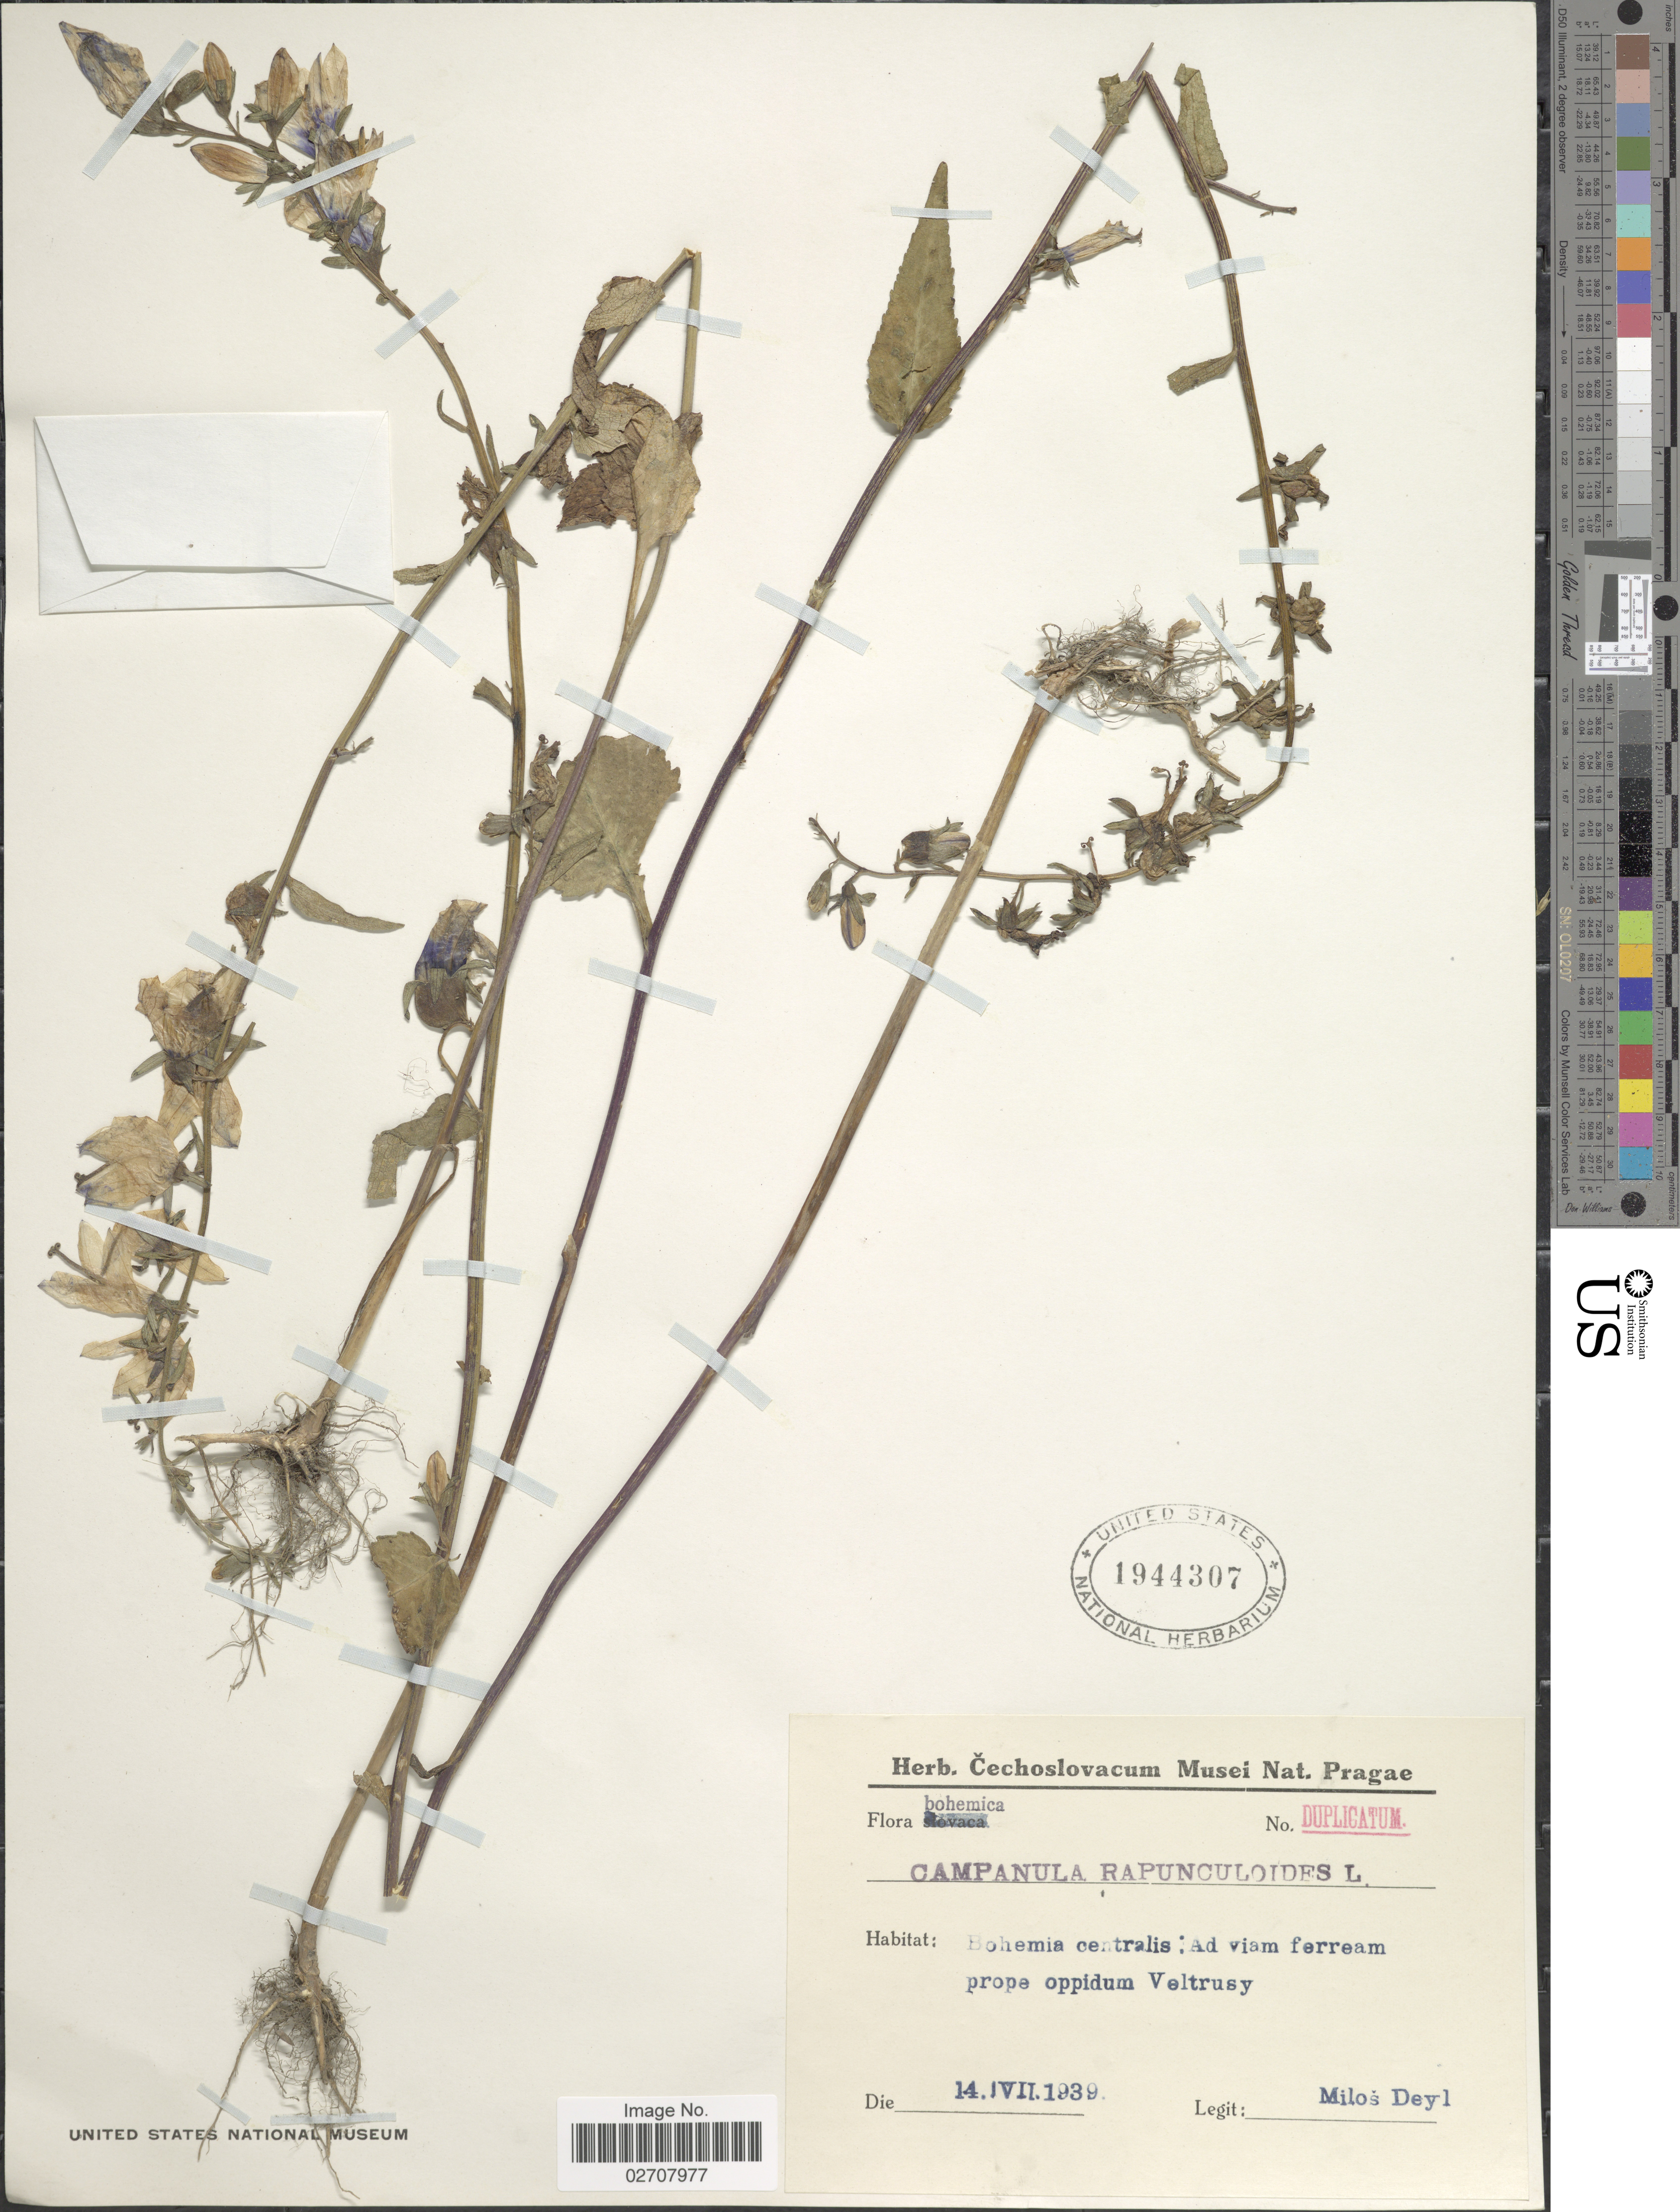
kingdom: Plantae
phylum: Tracheophyta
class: Magnoliopsida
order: Asterales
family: Campanulaceae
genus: Campanula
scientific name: Campanula rapunculoides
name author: L.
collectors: M. Deyl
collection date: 1939-07-14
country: Czechia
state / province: Central Bohemian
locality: Ad viam ferream prope oppidum Veltrusy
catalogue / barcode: US 1944307